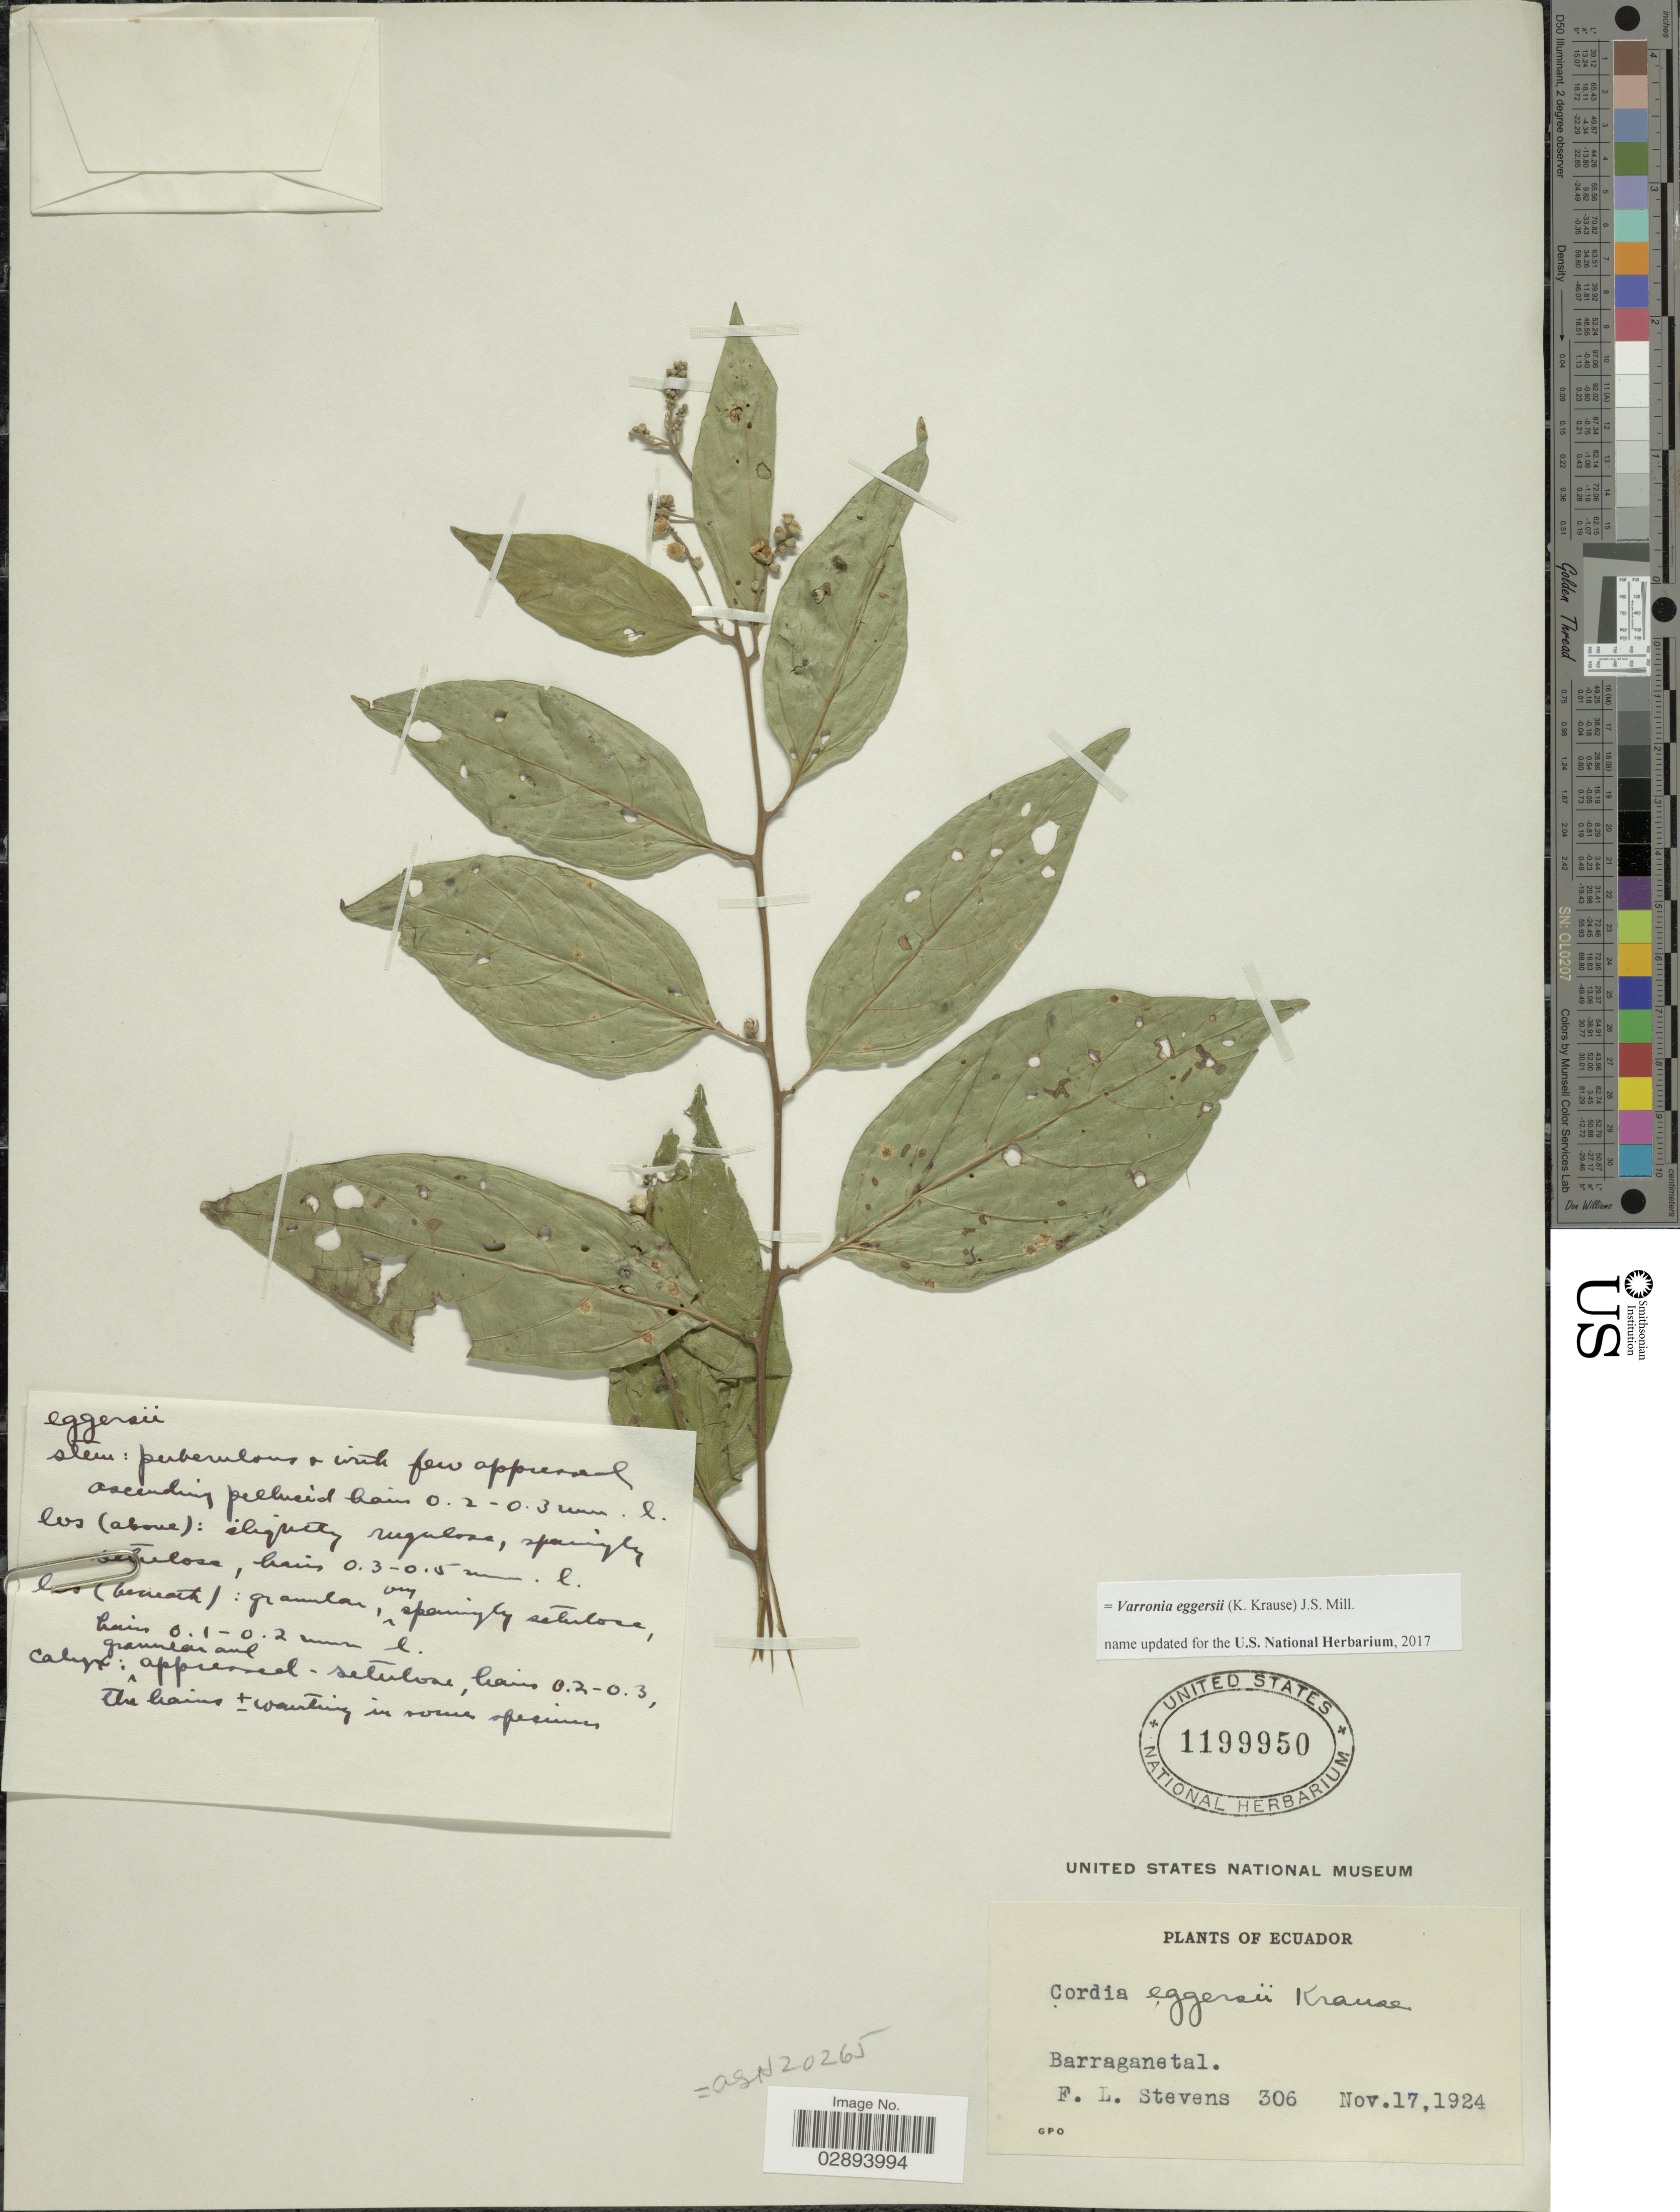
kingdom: Plantae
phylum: Tracheophyta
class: Magnoliopsida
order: Boraginales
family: Cordiaceae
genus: Varronia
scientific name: Varronia eggersii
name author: (K. Krause) J.S. Mill.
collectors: F. L. Stevens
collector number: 306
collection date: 1924-11-17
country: Ecuador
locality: Barraganetal.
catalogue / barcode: US 1199950